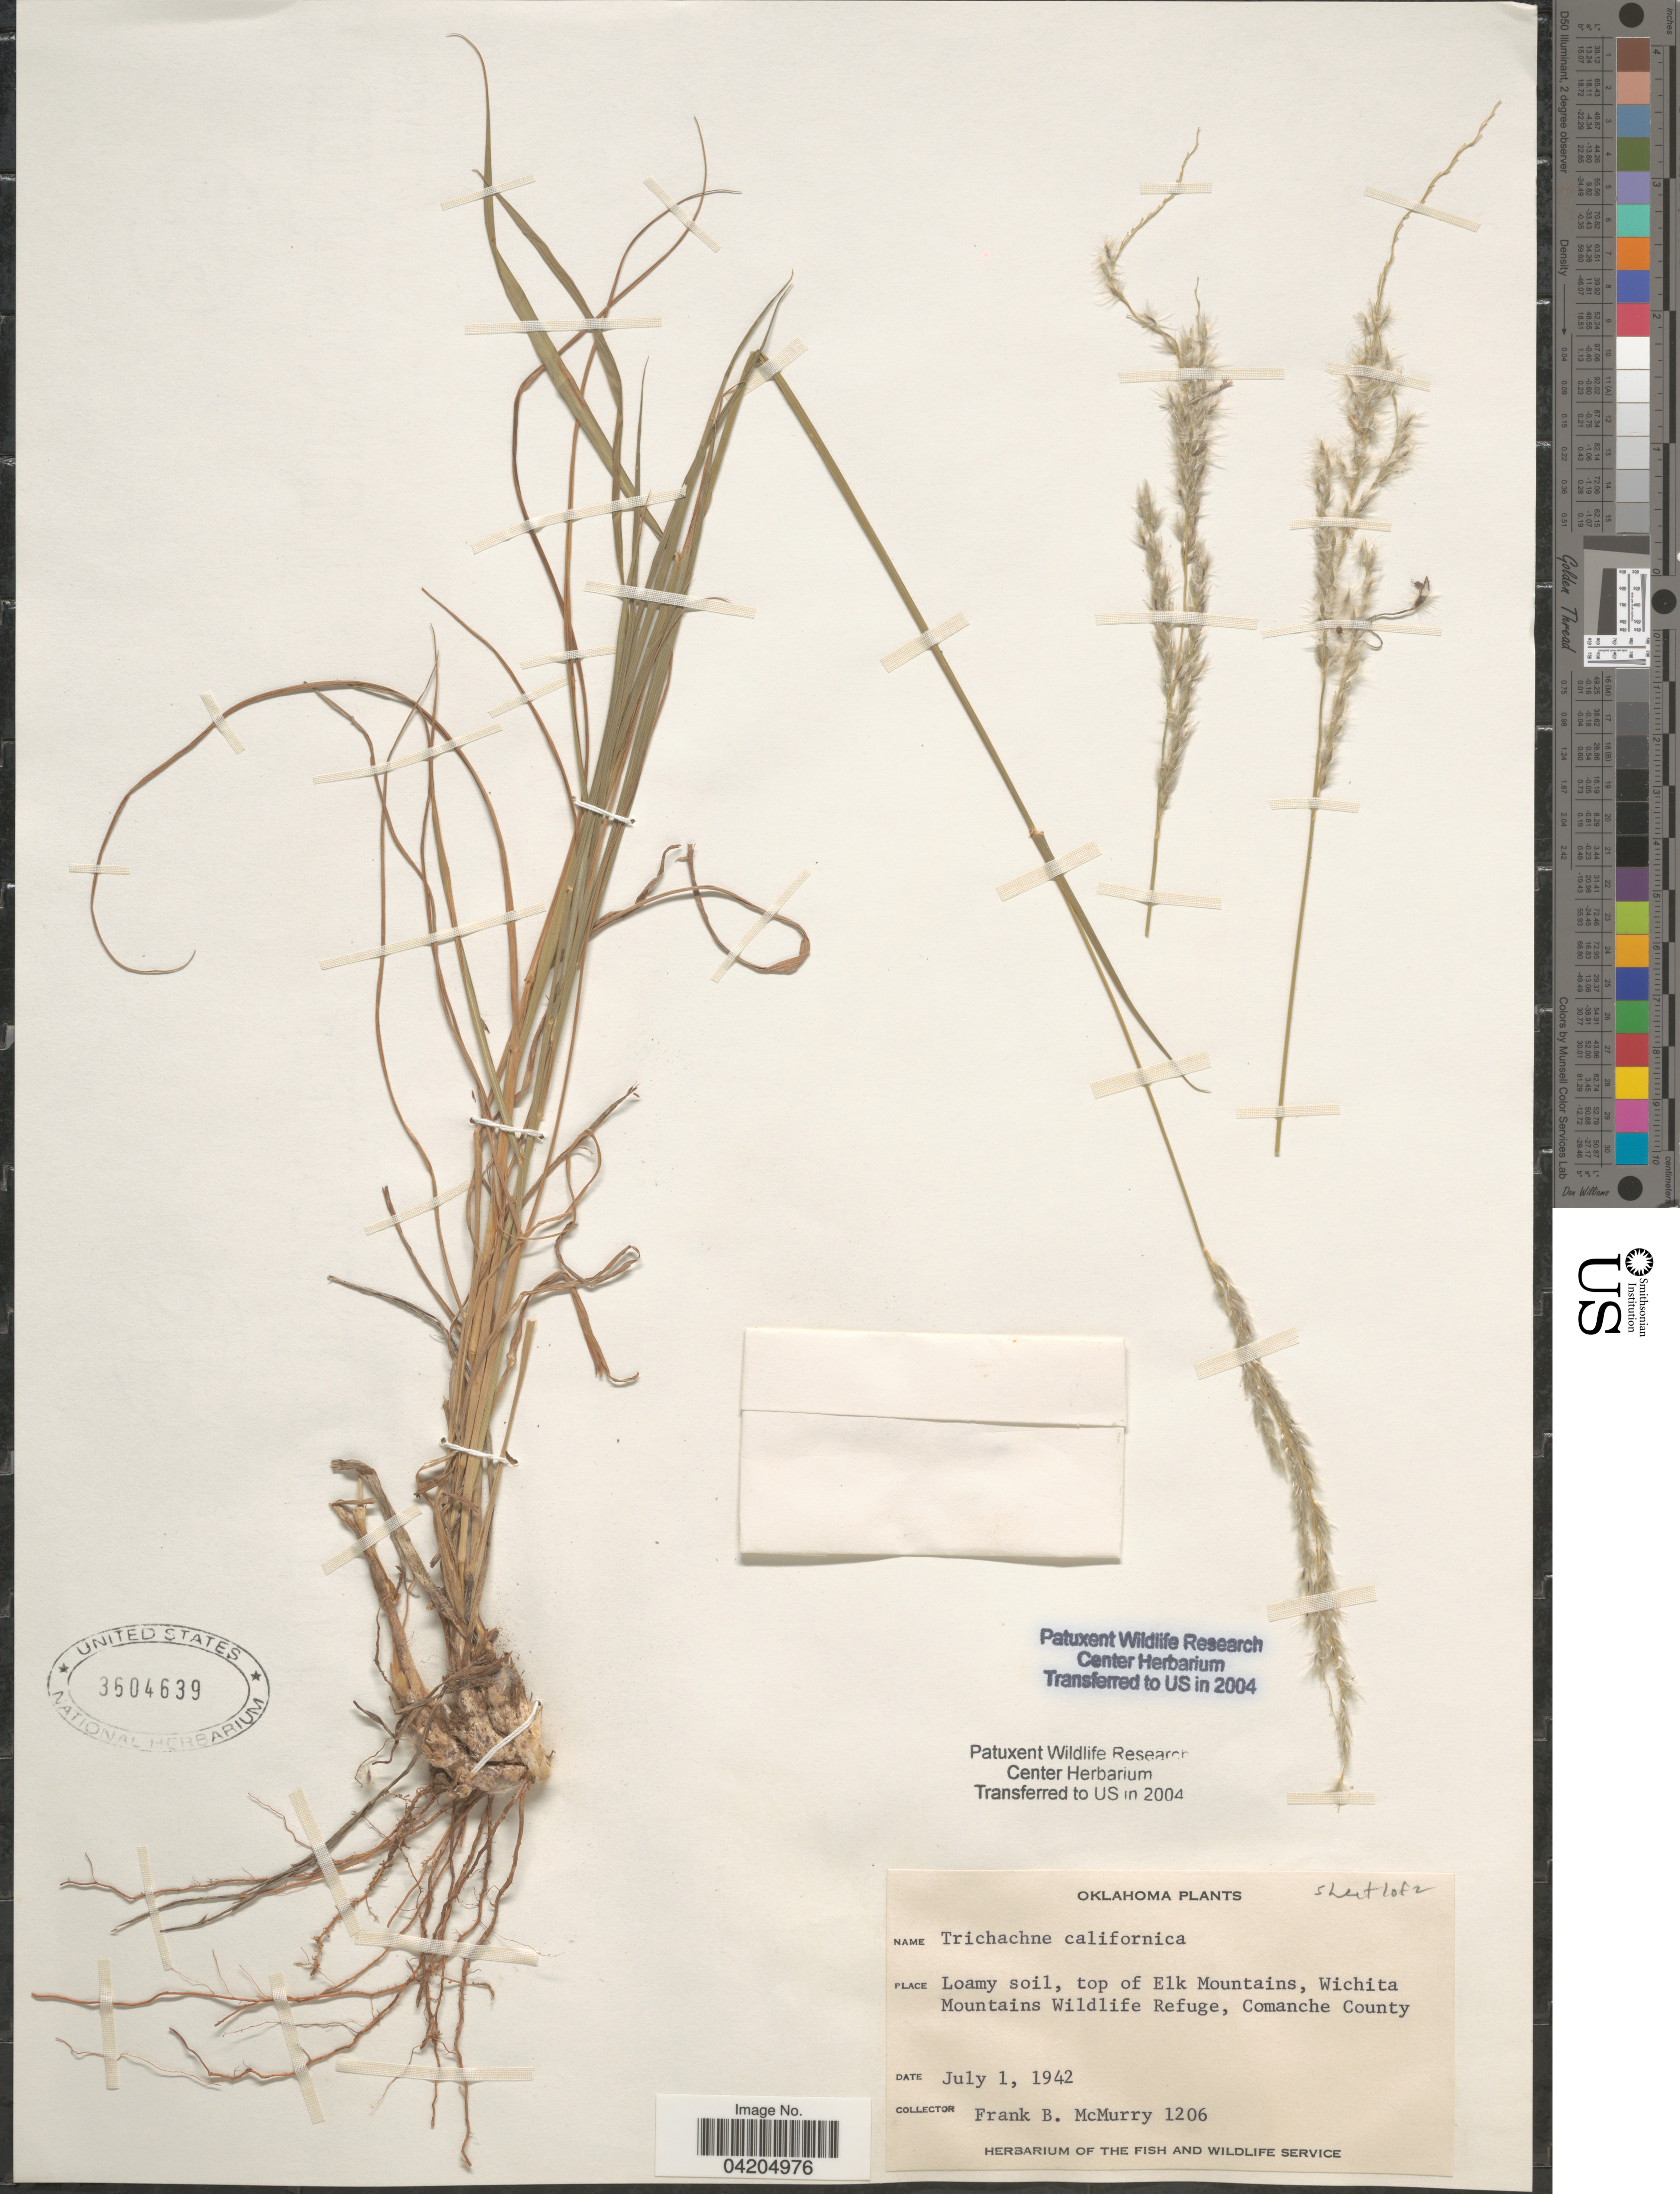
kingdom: Plantae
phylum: Tracheophyta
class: Liliopsida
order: Poales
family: Poaceae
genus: Digitaria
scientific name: Digitaria californica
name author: (Benth.) Henr.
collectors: F. B. McMurry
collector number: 1206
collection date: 1942-07-01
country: United States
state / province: Oklahoma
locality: Top of Elk Mountains, Wichita Mountains Wildlife Refuge, Comanche County.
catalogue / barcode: US 3604639